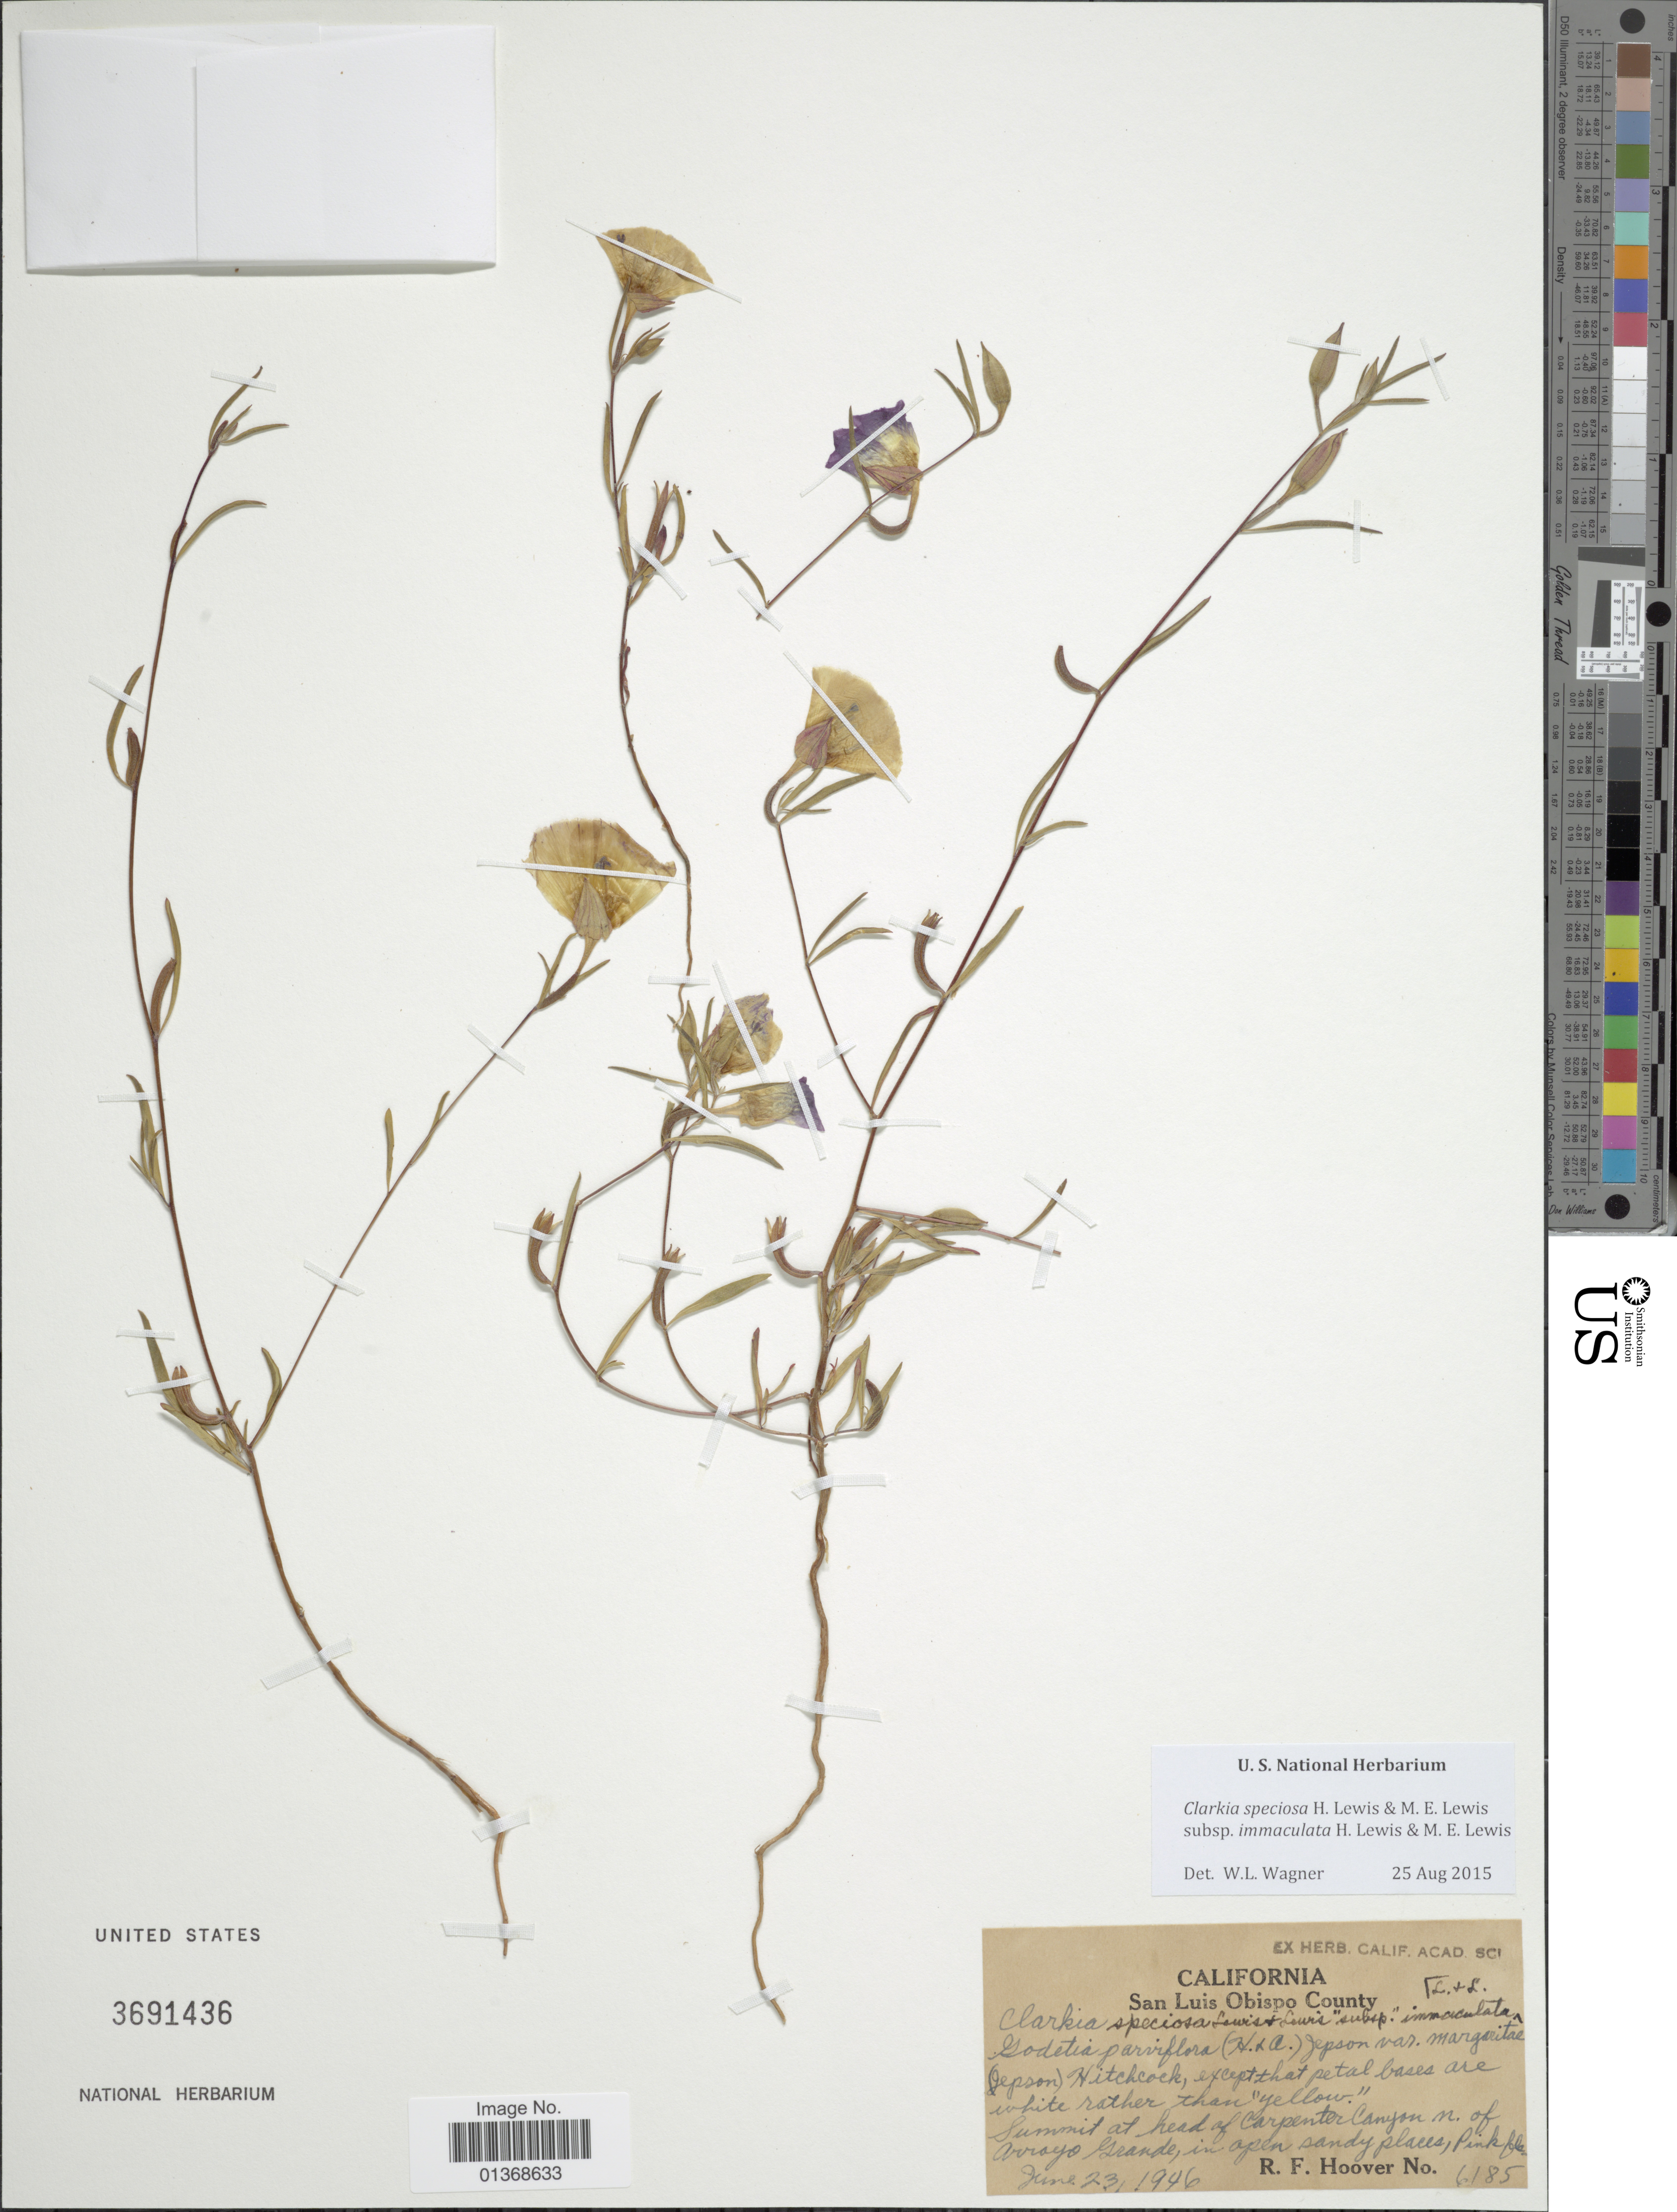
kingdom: Plantae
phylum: Tracheophyta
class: Magnoliopsida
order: Myrtales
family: Onagraceae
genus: Clarkia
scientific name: Clarkia speciosa subsp. immaculata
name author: F. H. Lewis & M.E. Lewis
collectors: R. F. Hoover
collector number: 6185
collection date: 1946-06-23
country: United States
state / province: California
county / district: San Luis Obispo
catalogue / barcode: US 3691436